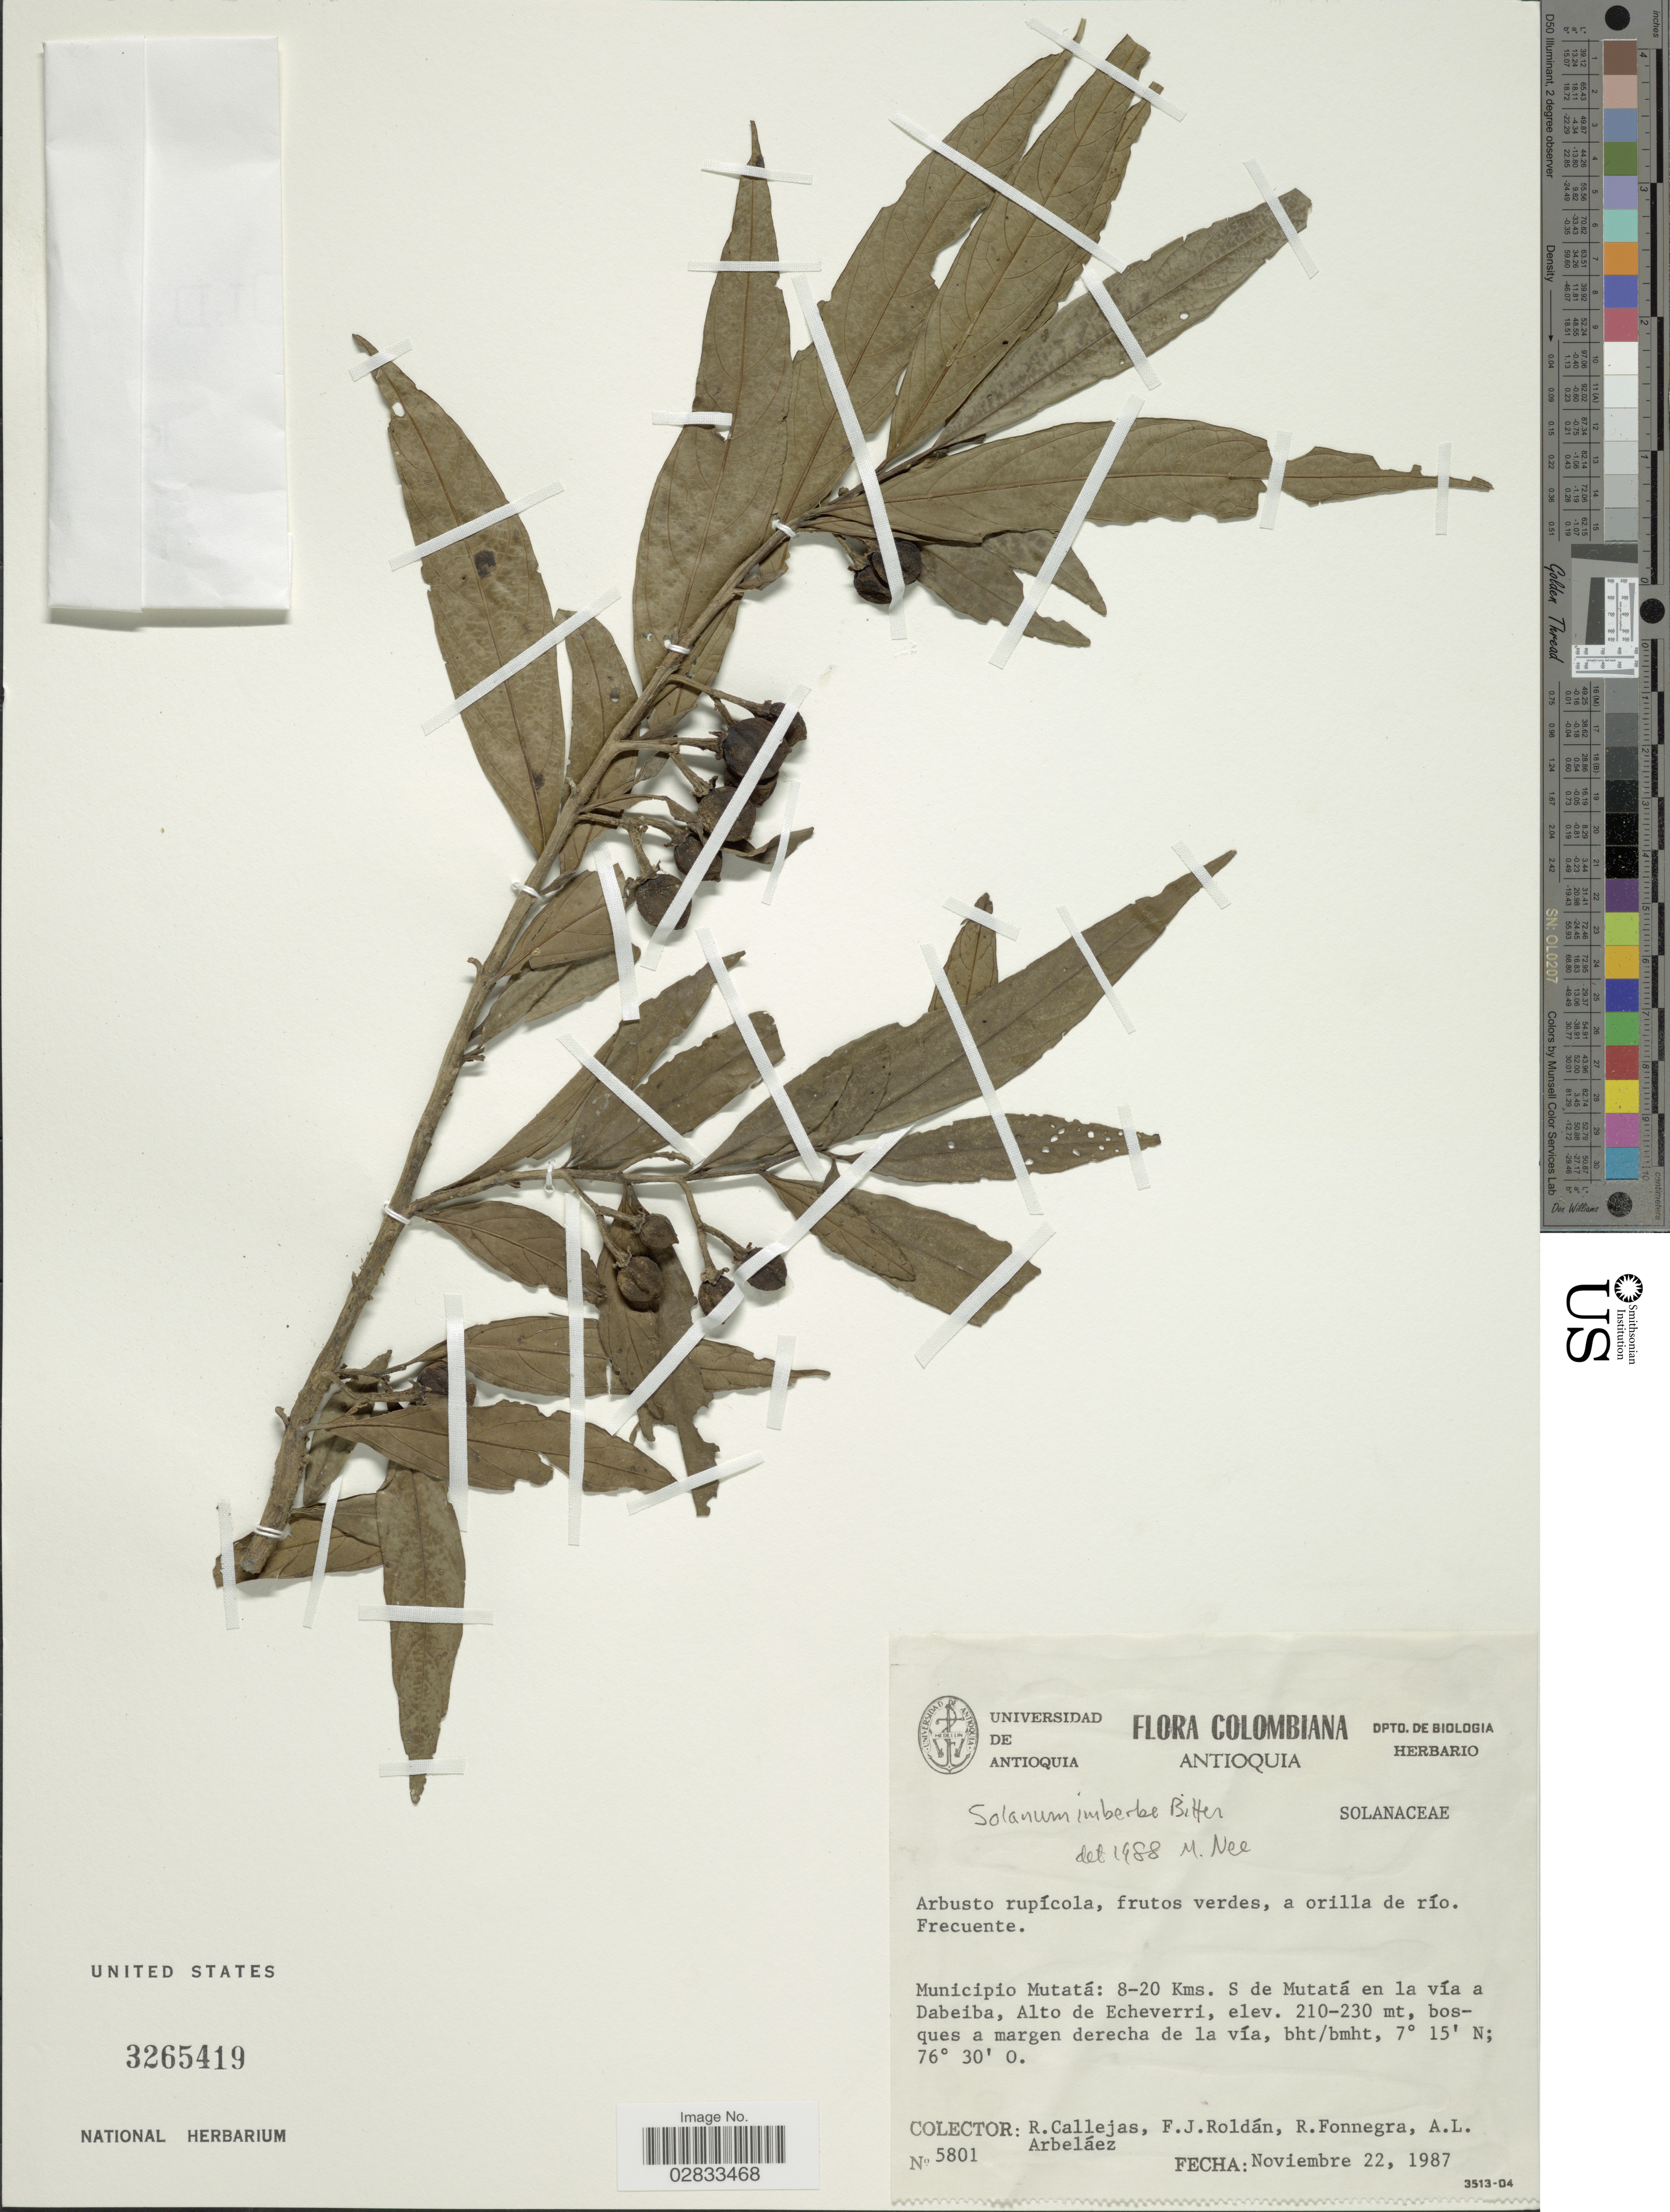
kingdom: Plantae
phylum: Tracheophyta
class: Magnoliopsida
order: Solanales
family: Solanaceae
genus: Solanum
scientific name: Solanum imberbe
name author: Bitter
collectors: R. Callejas, F. J. Roldán, R. Fonnegra & A. Arbeláez Alvarez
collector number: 5801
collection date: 1987-11-22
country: Colombia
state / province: Antioquia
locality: Municipio Mutatá: 8-20 Kms. S de Mutatá en la vía a Dabeiba, Alto de Echeverri.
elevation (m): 210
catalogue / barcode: US 3265419